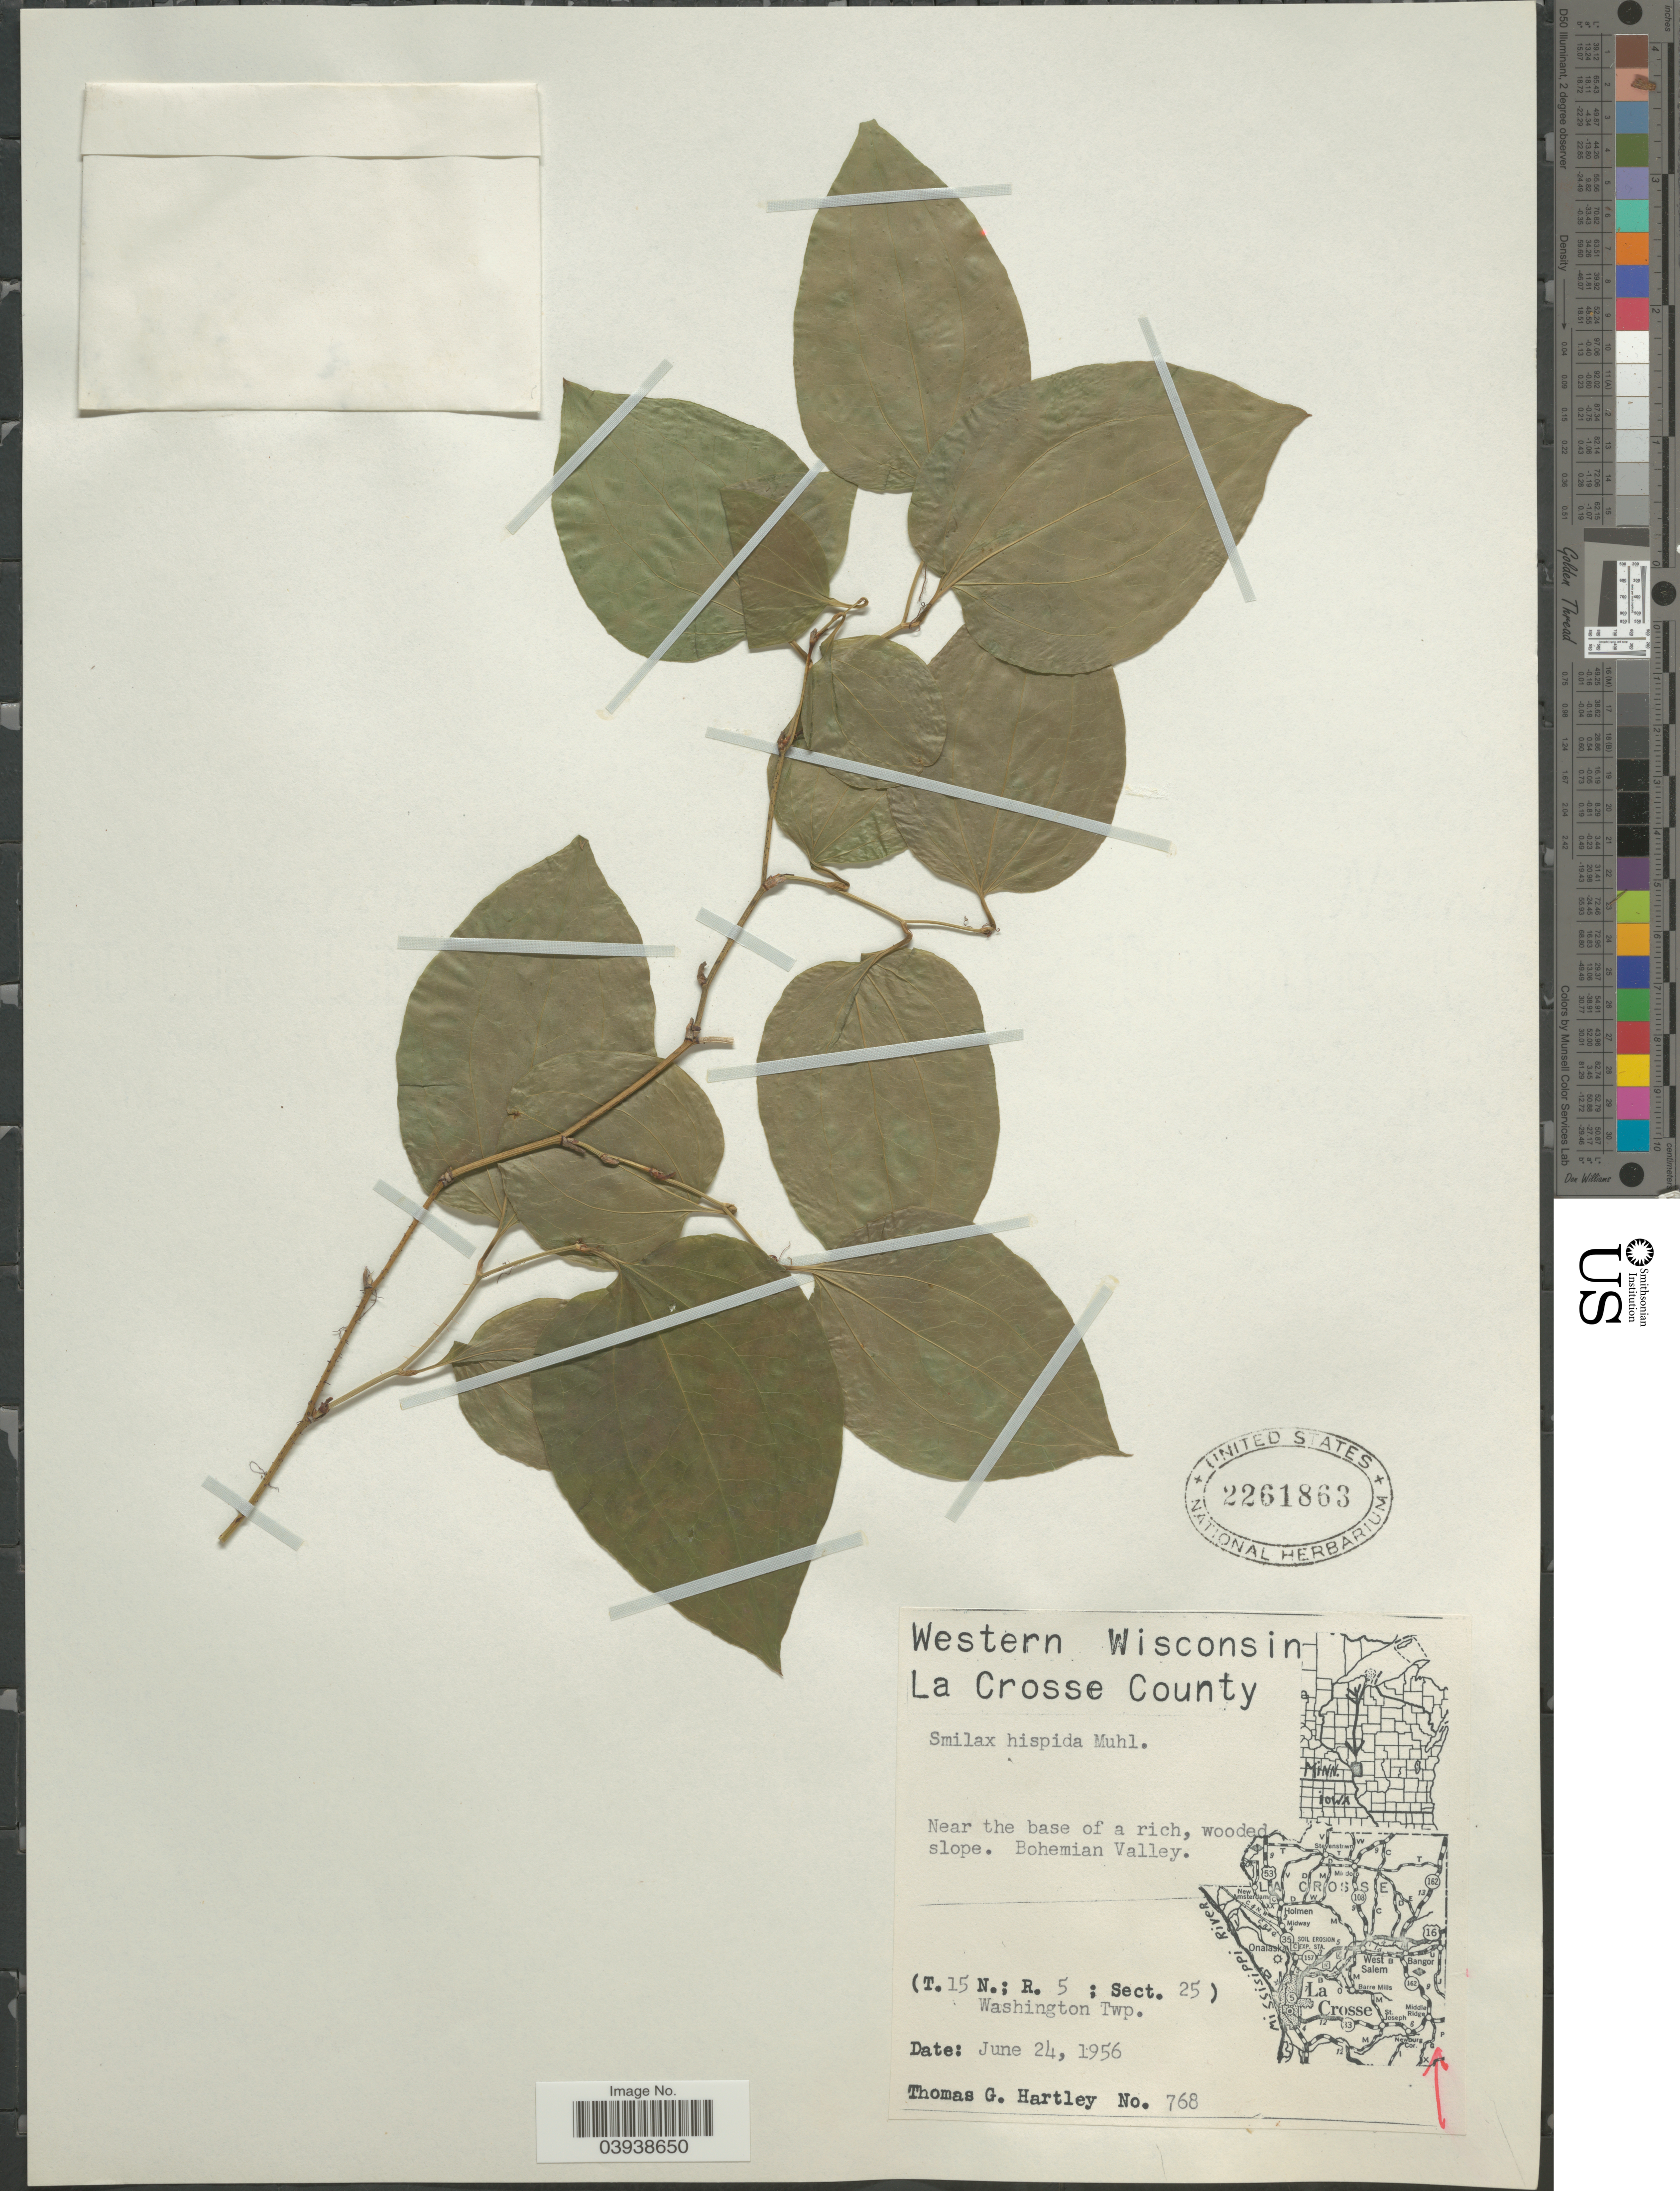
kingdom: Plantae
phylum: Tracheophyta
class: Liliopsida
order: Liliales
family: Smilacaceae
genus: Smilax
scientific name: Smilax hispida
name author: Raf.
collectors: T. G. Hartley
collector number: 768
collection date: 1959-06-24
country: United States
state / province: Wisconsin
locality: Western Wisconsin. La Crosse County. Bohemian Valley. (T. 15 N.; R. 5 ; Sect. 25). Washington Twp.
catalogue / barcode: US 2261863